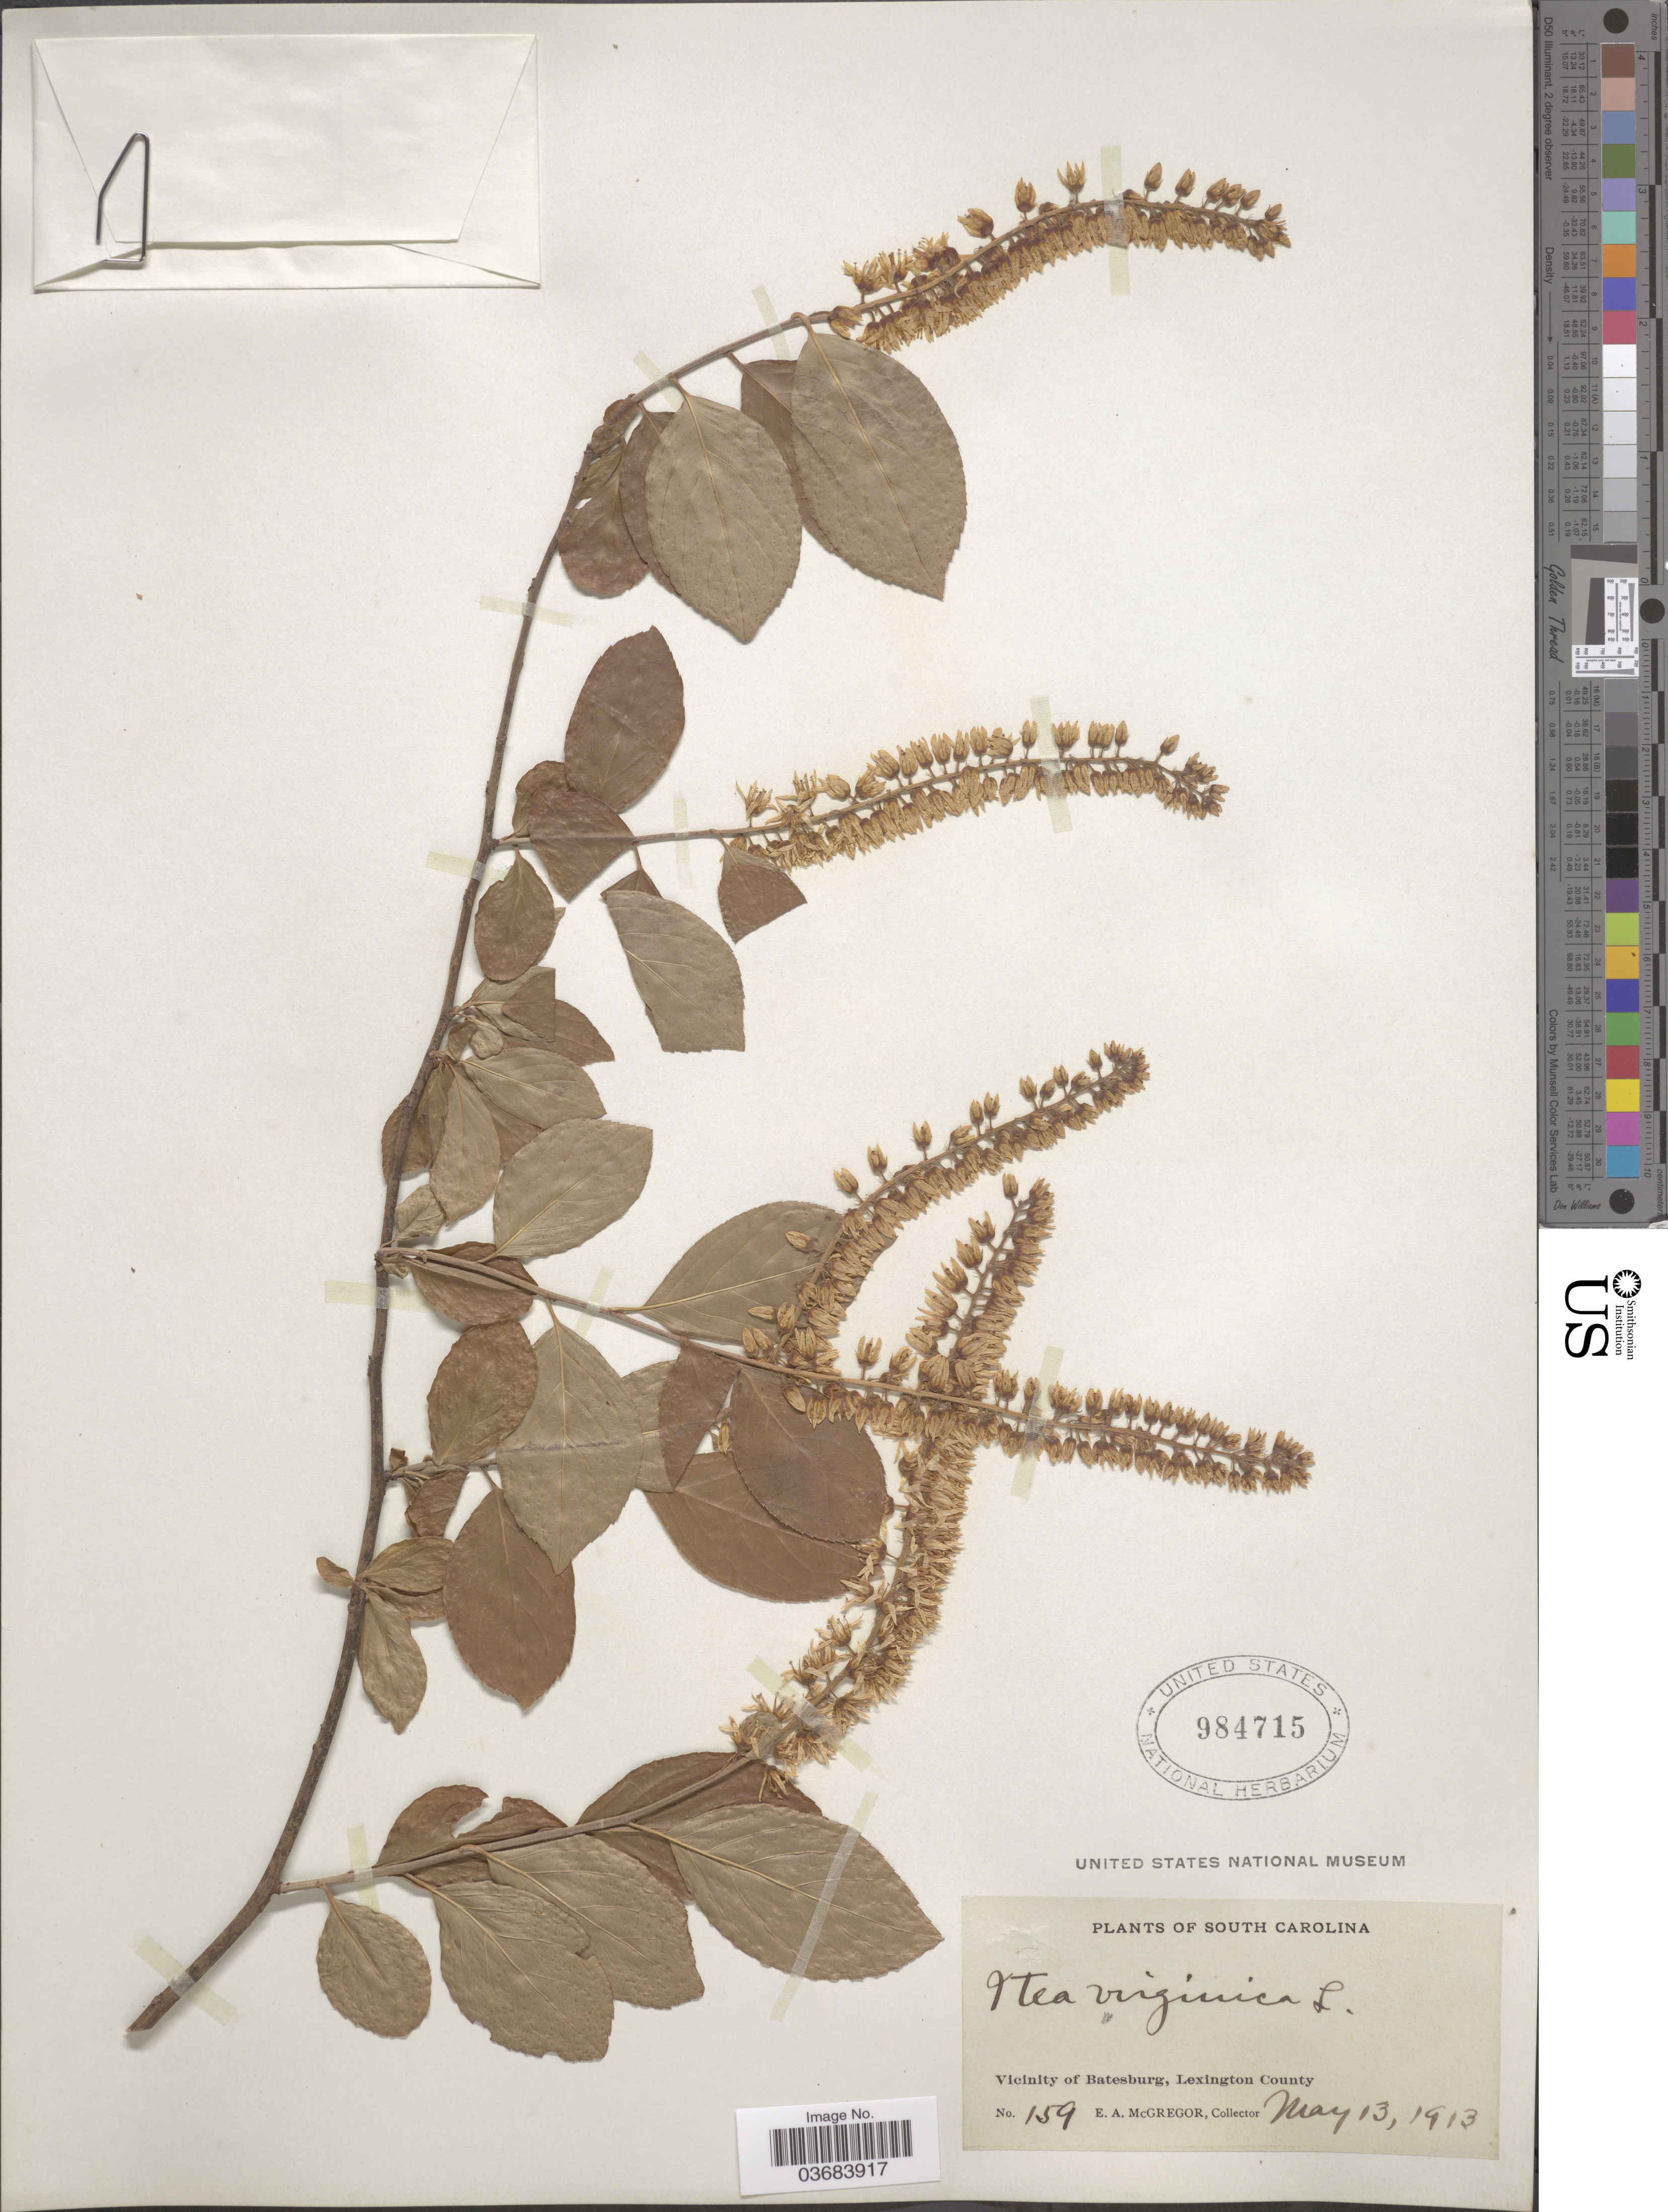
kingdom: Plantae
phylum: Tracheophyta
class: Magnoliopsida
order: Saxifragales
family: Iteaceae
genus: Itea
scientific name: Itea virginica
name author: L.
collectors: E. A. McGregor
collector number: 159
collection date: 1913-05-13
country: United States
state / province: South Carolina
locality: Vicinity of Batesburg, Lexington County.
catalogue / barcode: US 984715